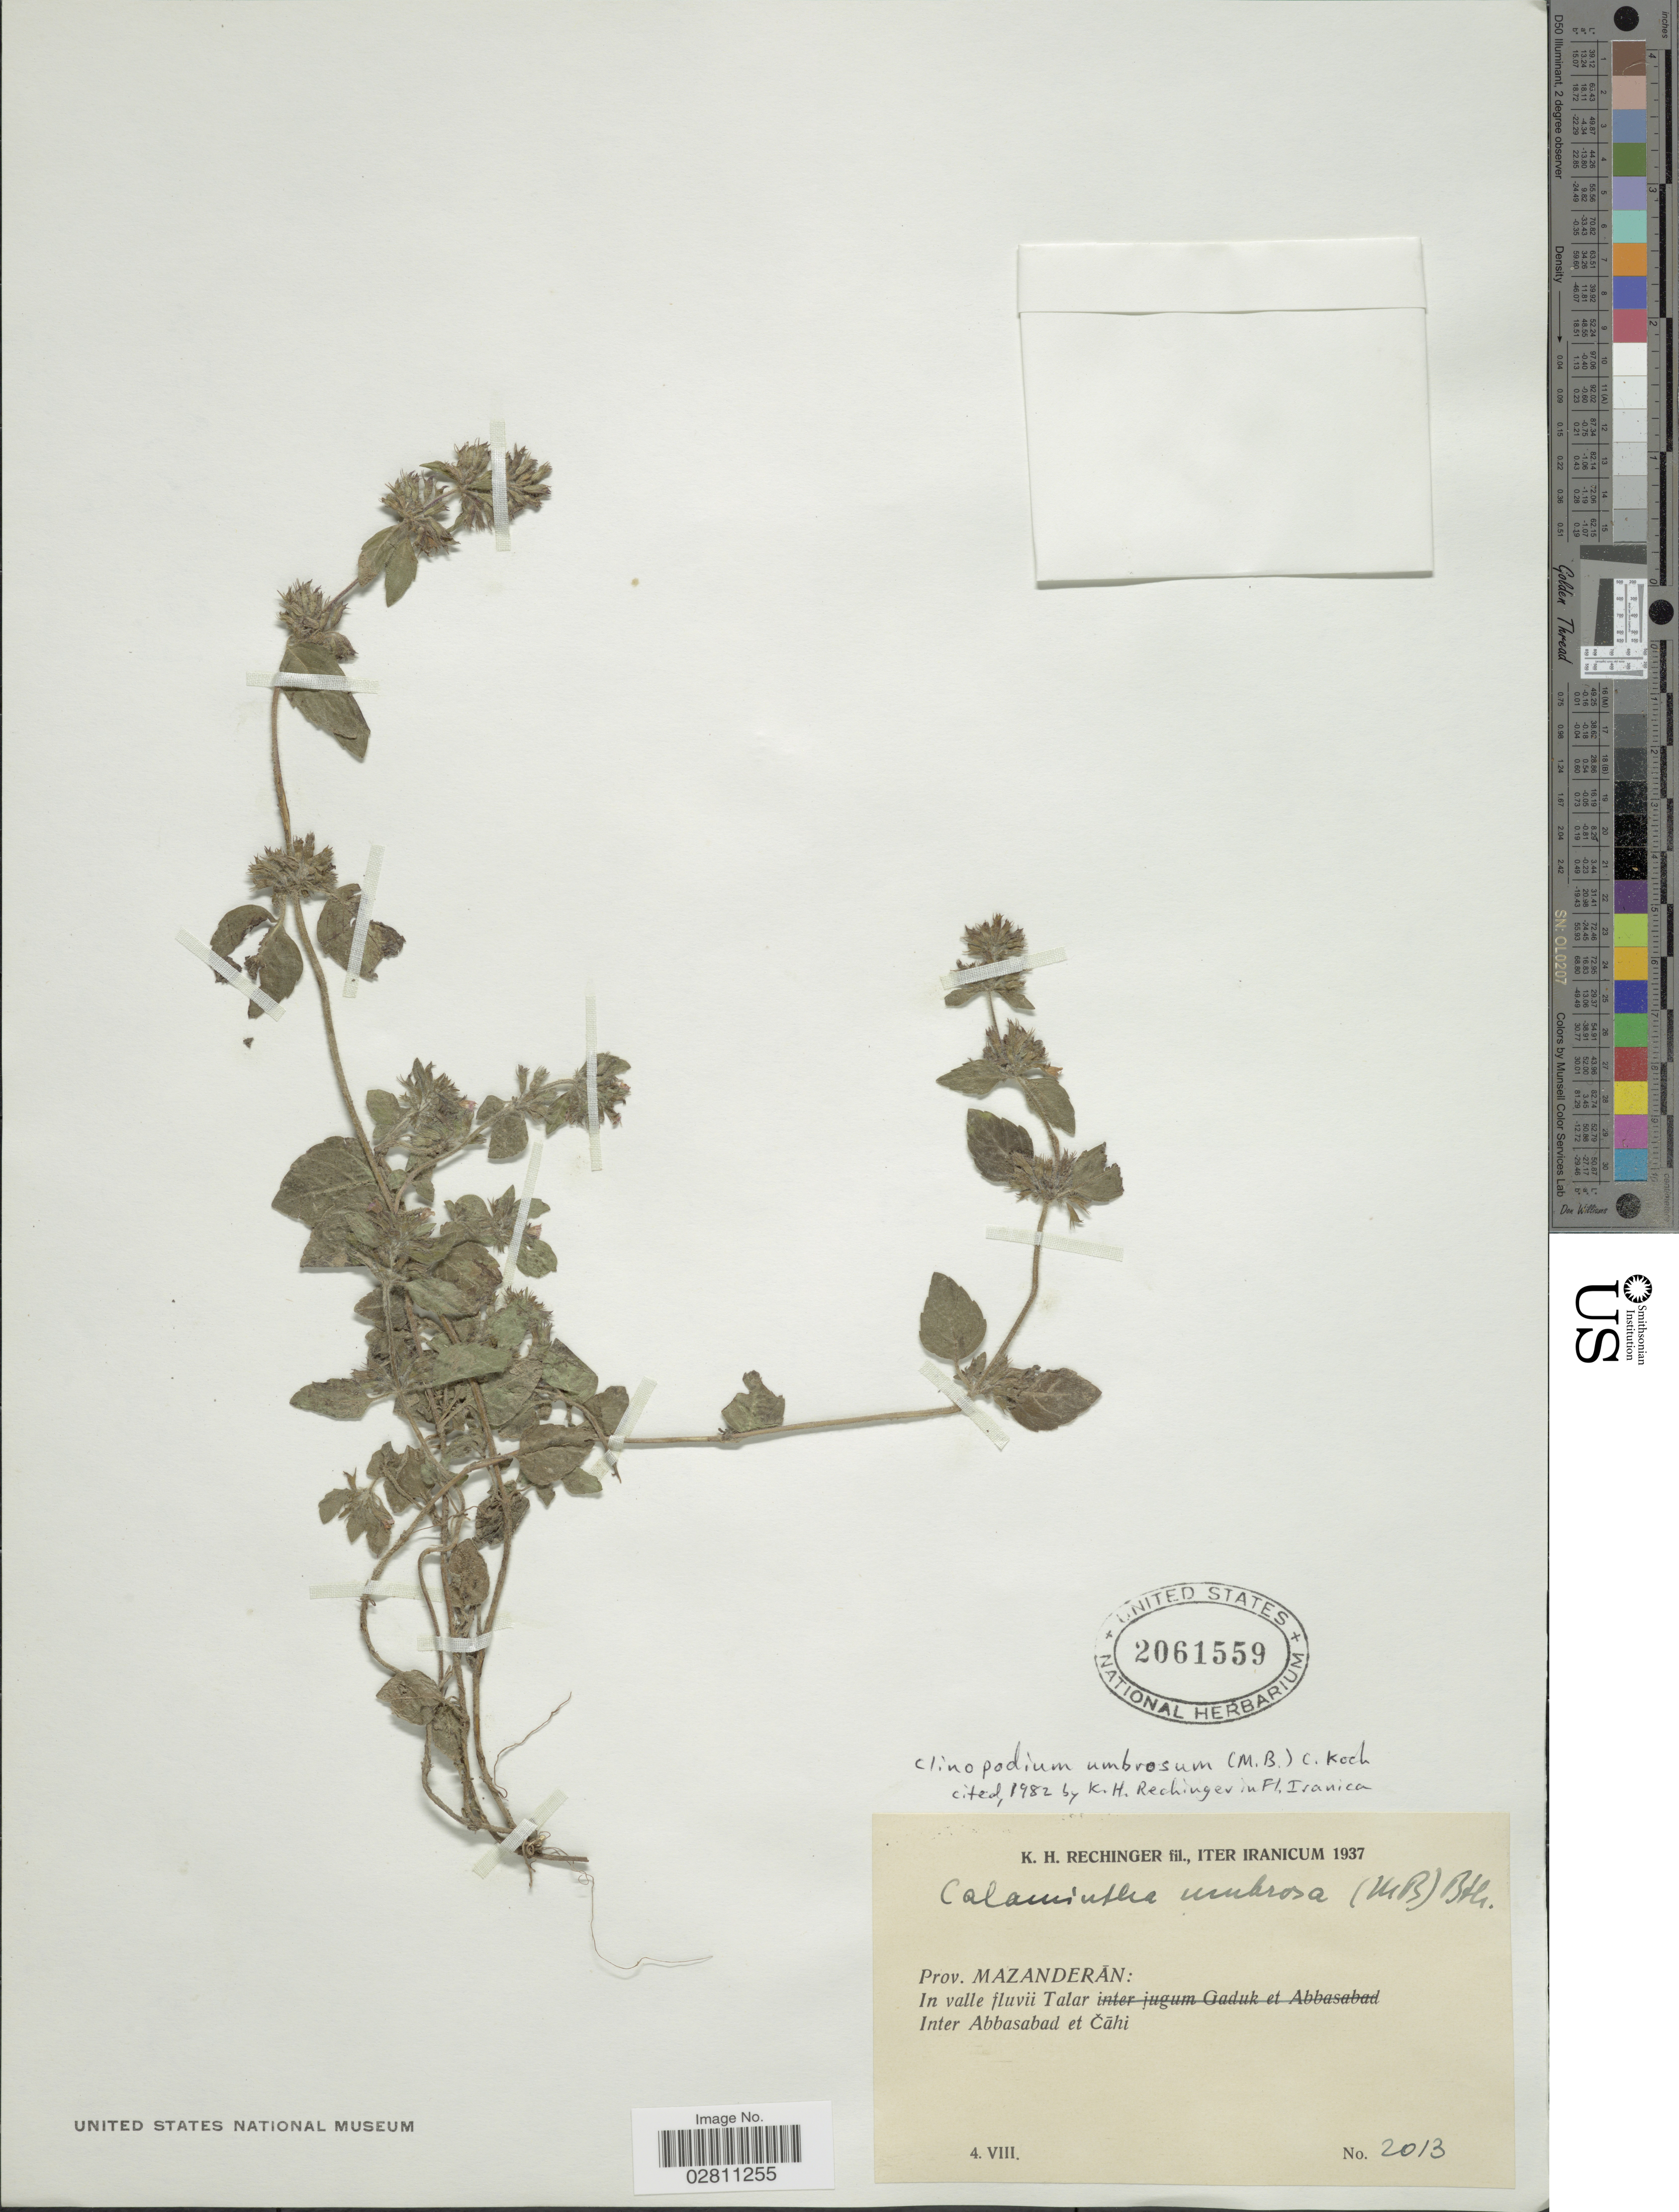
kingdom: Plantae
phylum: Tracheophyta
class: Magnoliopsida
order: Lamiales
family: Lamiaceae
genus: Clinopodium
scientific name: Clinopodium umbrosum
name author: (M. Bieb.) C. Koch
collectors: K. H. Rechinger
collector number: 2013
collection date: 1937-08-04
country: Iran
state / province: Mazandaran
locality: Prov. Mazanderan: In valle Talar, Inter Abbasabad et Cahi.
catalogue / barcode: US 2061559